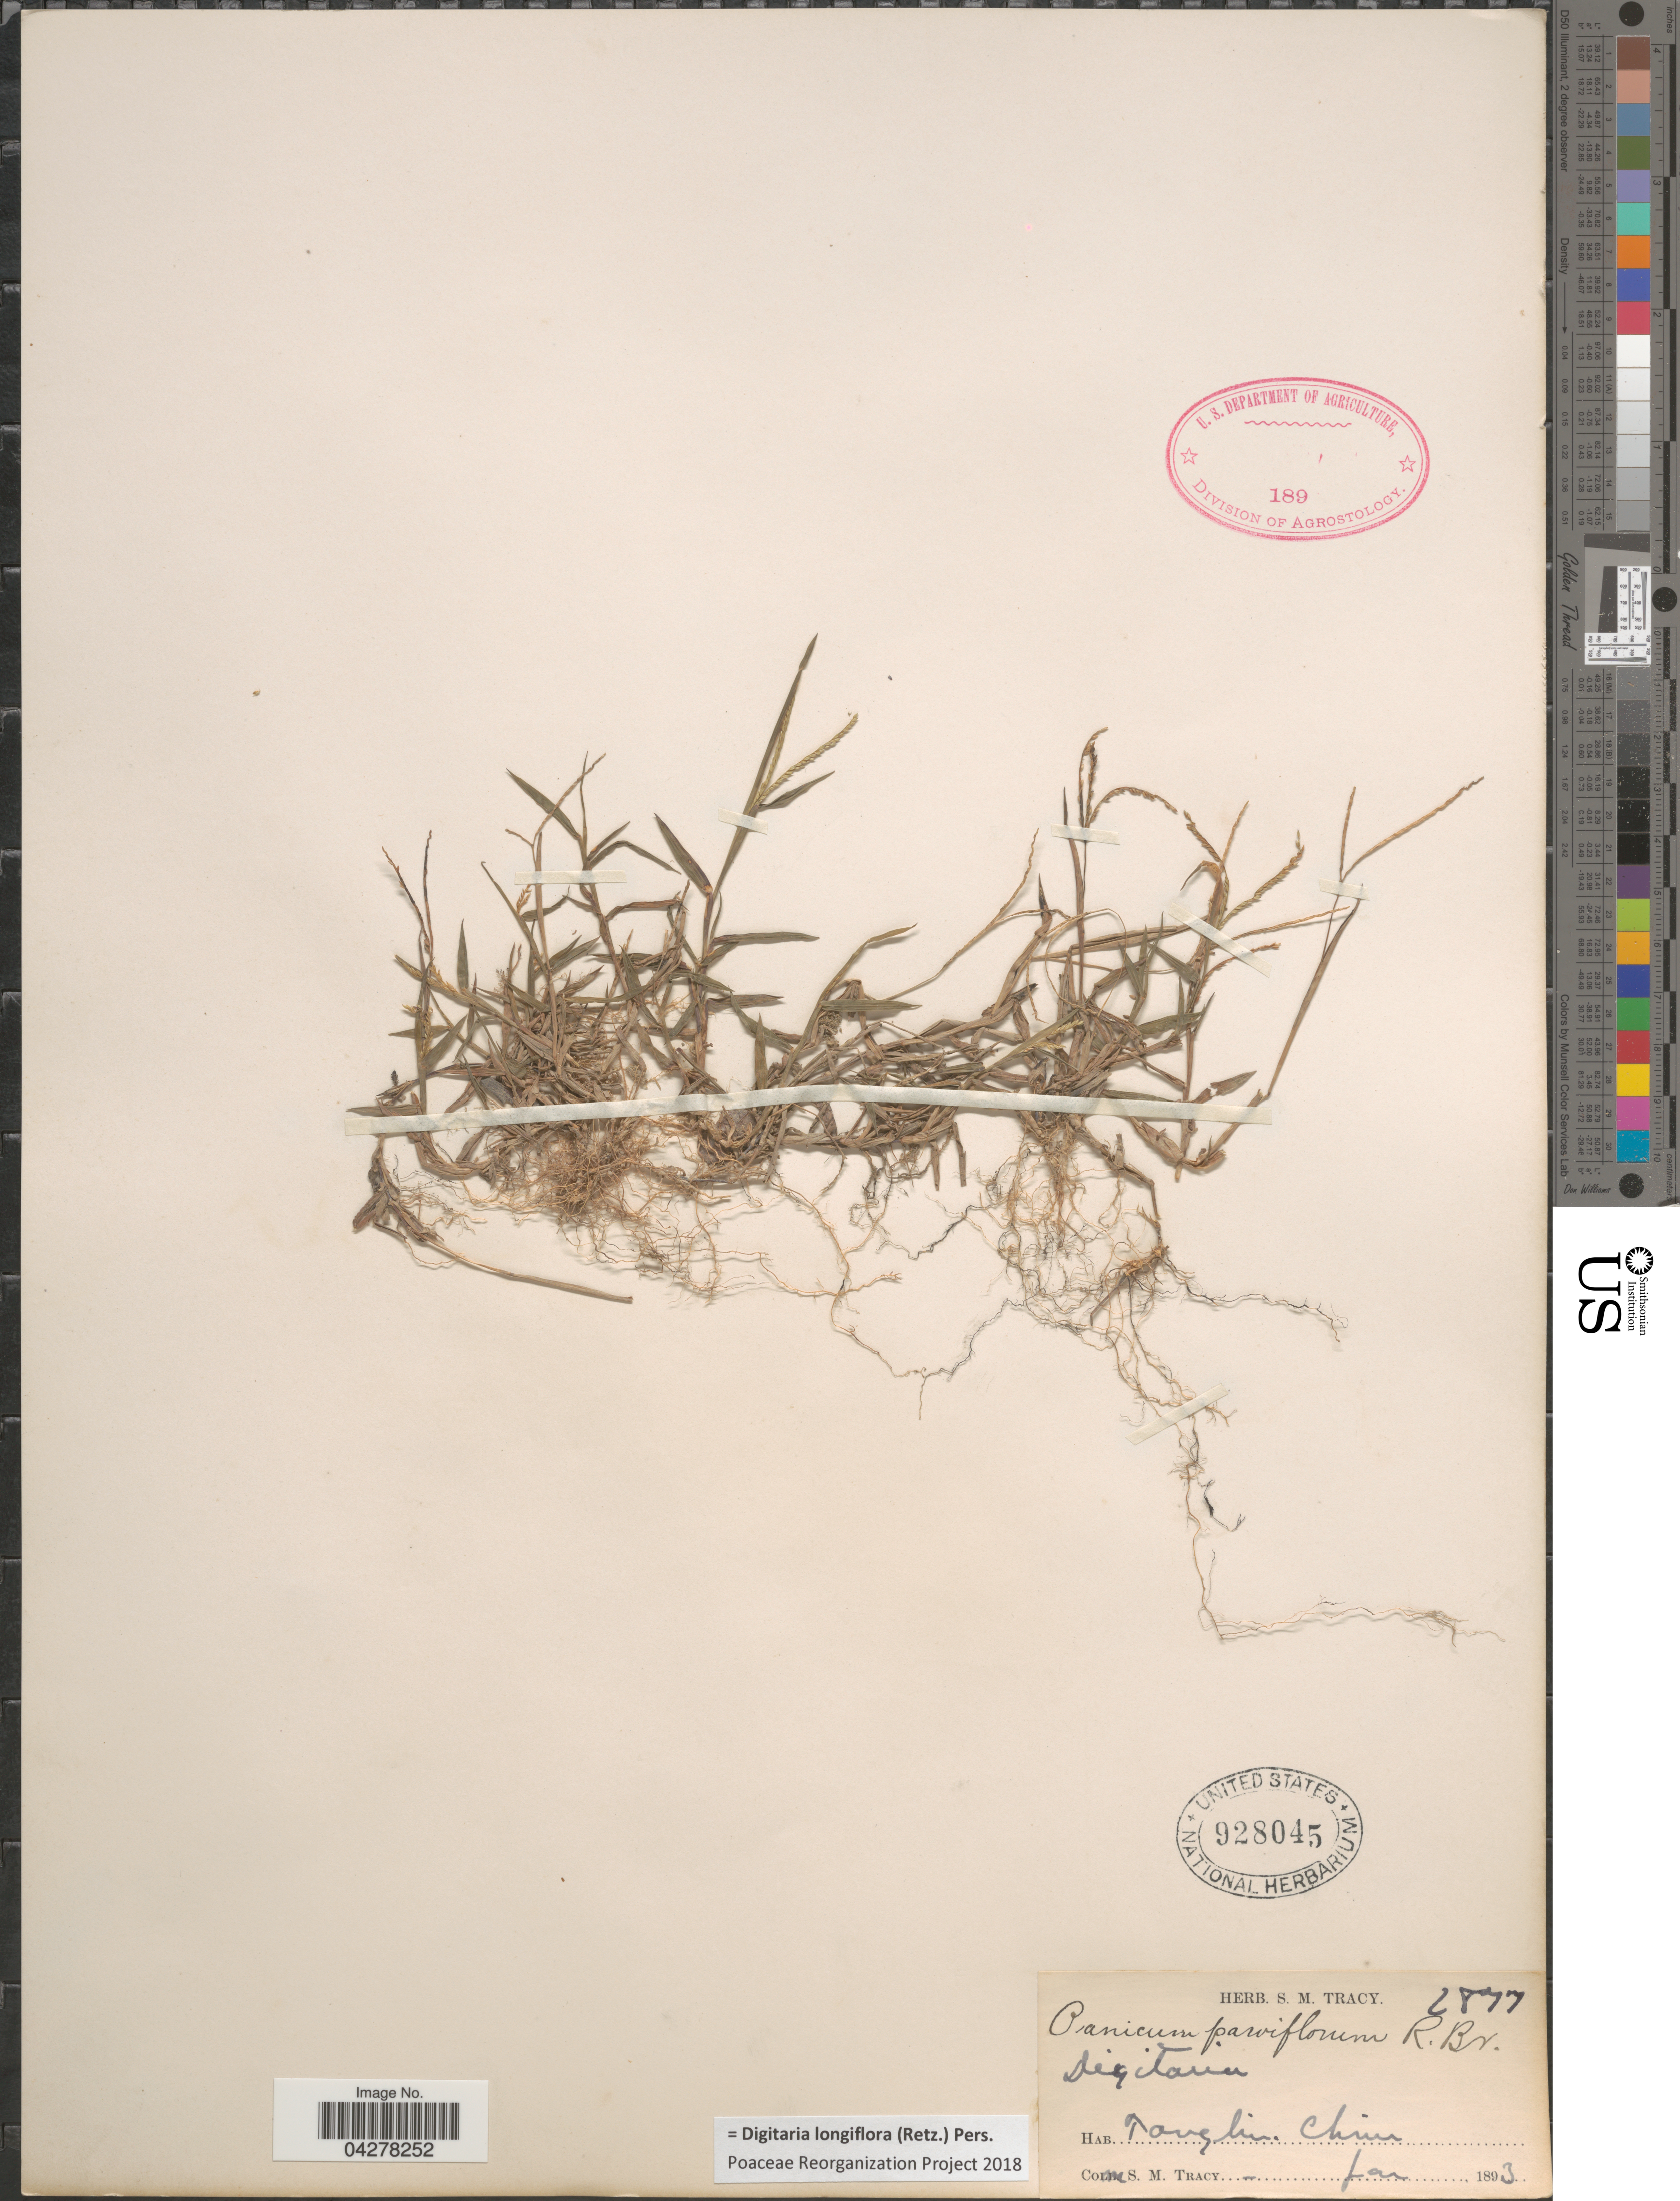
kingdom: Plantae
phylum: Tracheophyta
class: Liliopsida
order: Poales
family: Poaceae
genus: Digitaria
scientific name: Digitaria longiflora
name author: (Retz.) Pers.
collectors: S. M. Tracy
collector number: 2877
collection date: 1893-01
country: China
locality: Tanghin. [interpreted]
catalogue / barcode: US 928045